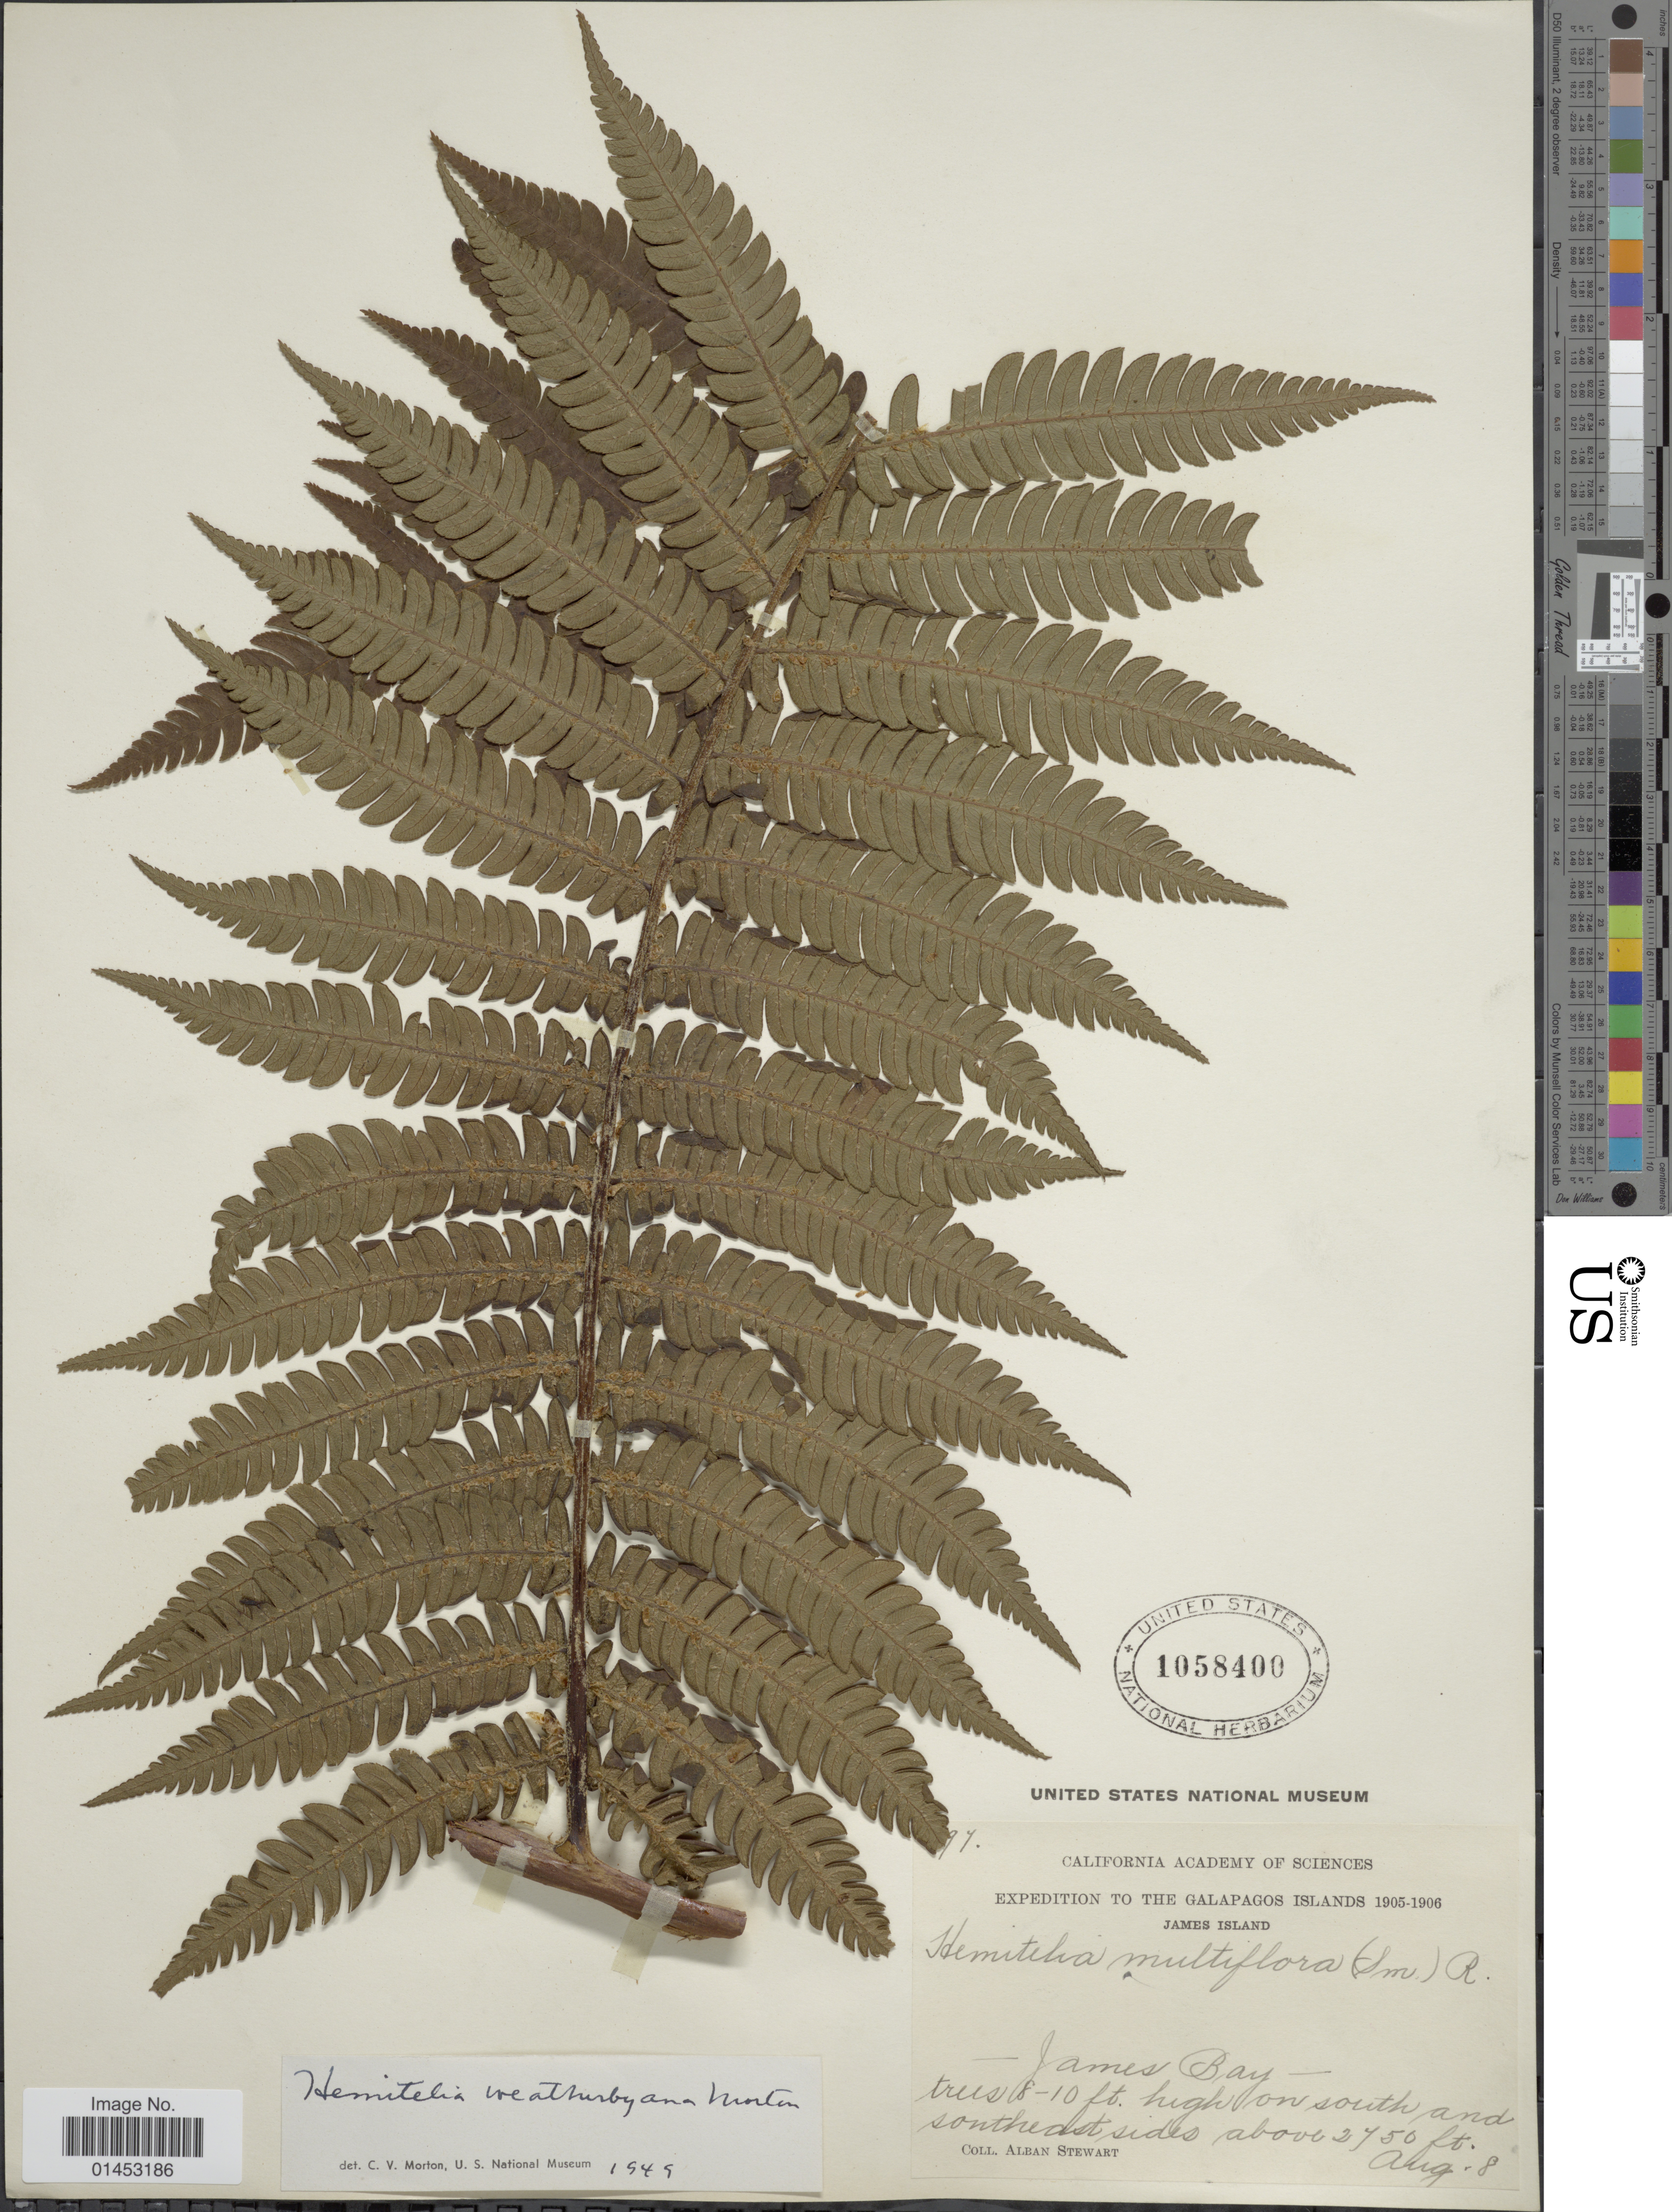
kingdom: Plantae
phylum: Tracheophyta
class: Polypodiopsida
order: Cyatheales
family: Cyatheaceae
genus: Cyathea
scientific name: Cyathea weatherbyana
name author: (C.V. Morton) C.V. Morton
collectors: A. Stewart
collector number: !97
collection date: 1905-08-08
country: Ecuador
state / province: Colón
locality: Galapagos Islands, James Island, James Bay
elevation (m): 838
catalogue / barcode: US 1058400